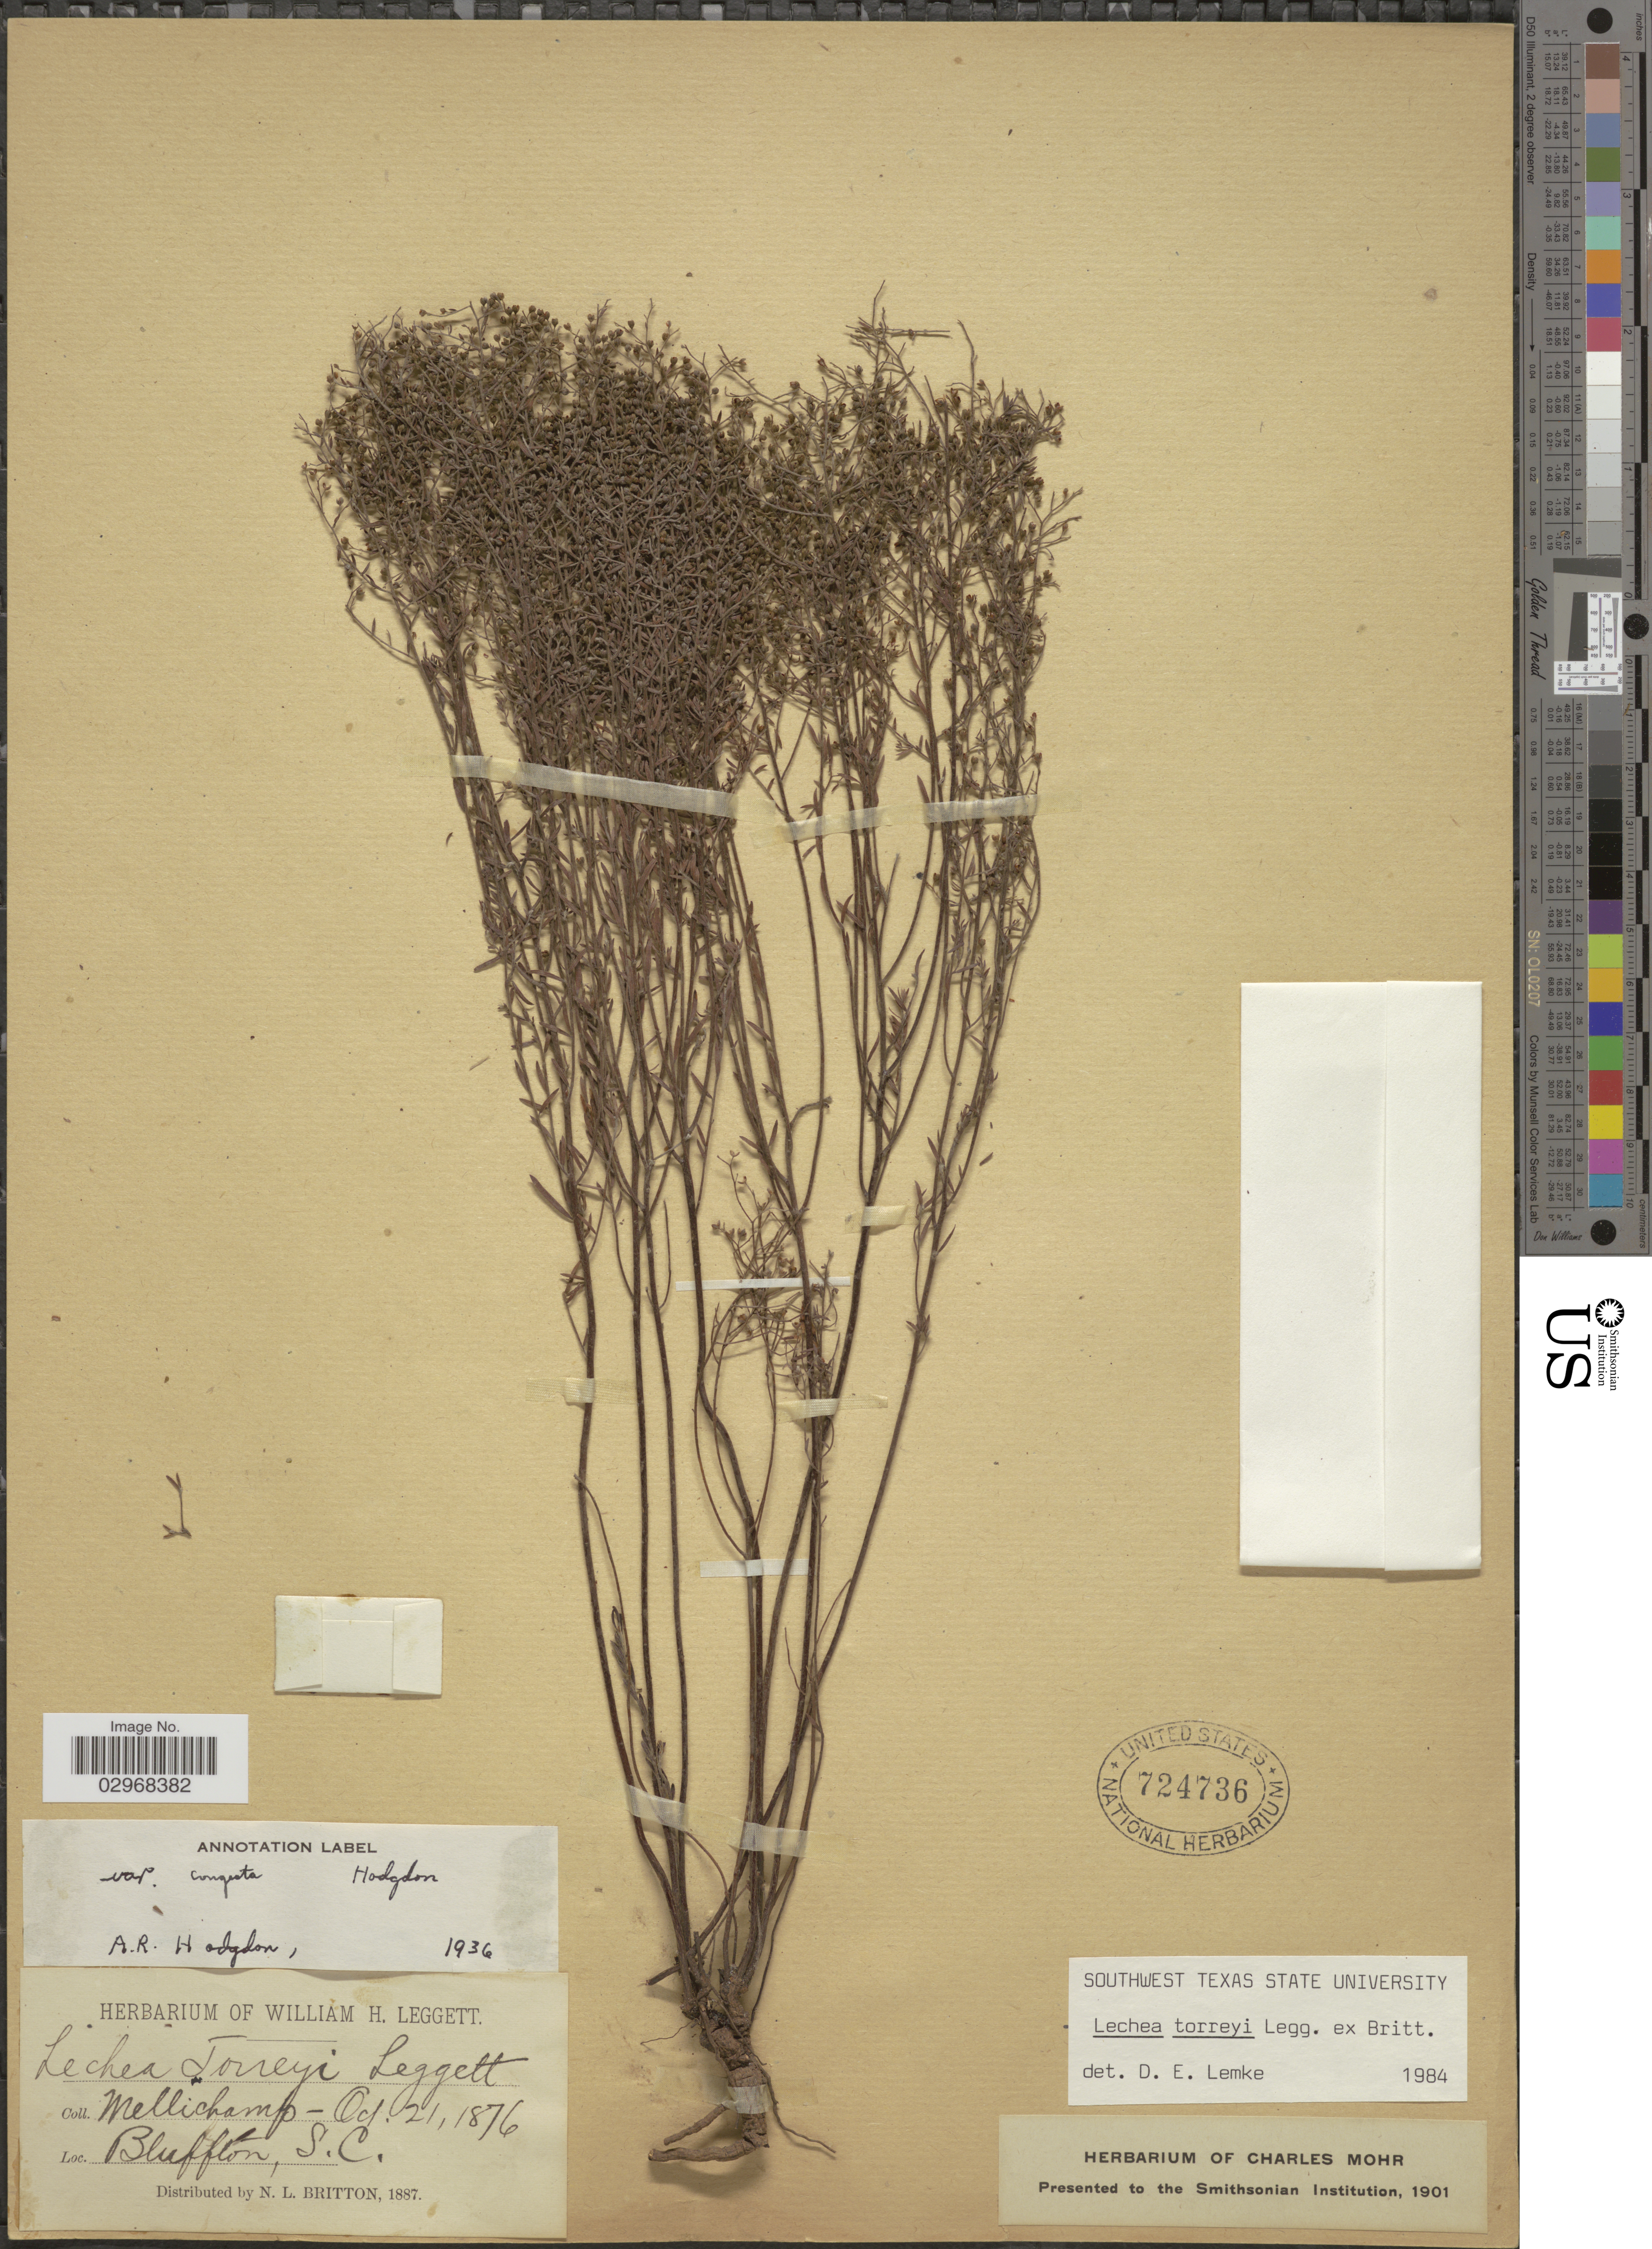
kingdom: Plantae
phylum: Tracheophyta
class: Magnoliopsida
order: Malvales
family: Cistaceae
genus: Lechea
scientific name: Lechea torreyi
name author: (Chapm.) Legg. ex Britton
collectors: -. Mellichamp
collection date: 1876-10-21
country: United States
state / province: South Carolina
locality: Bluffton.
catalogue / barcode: US 724736